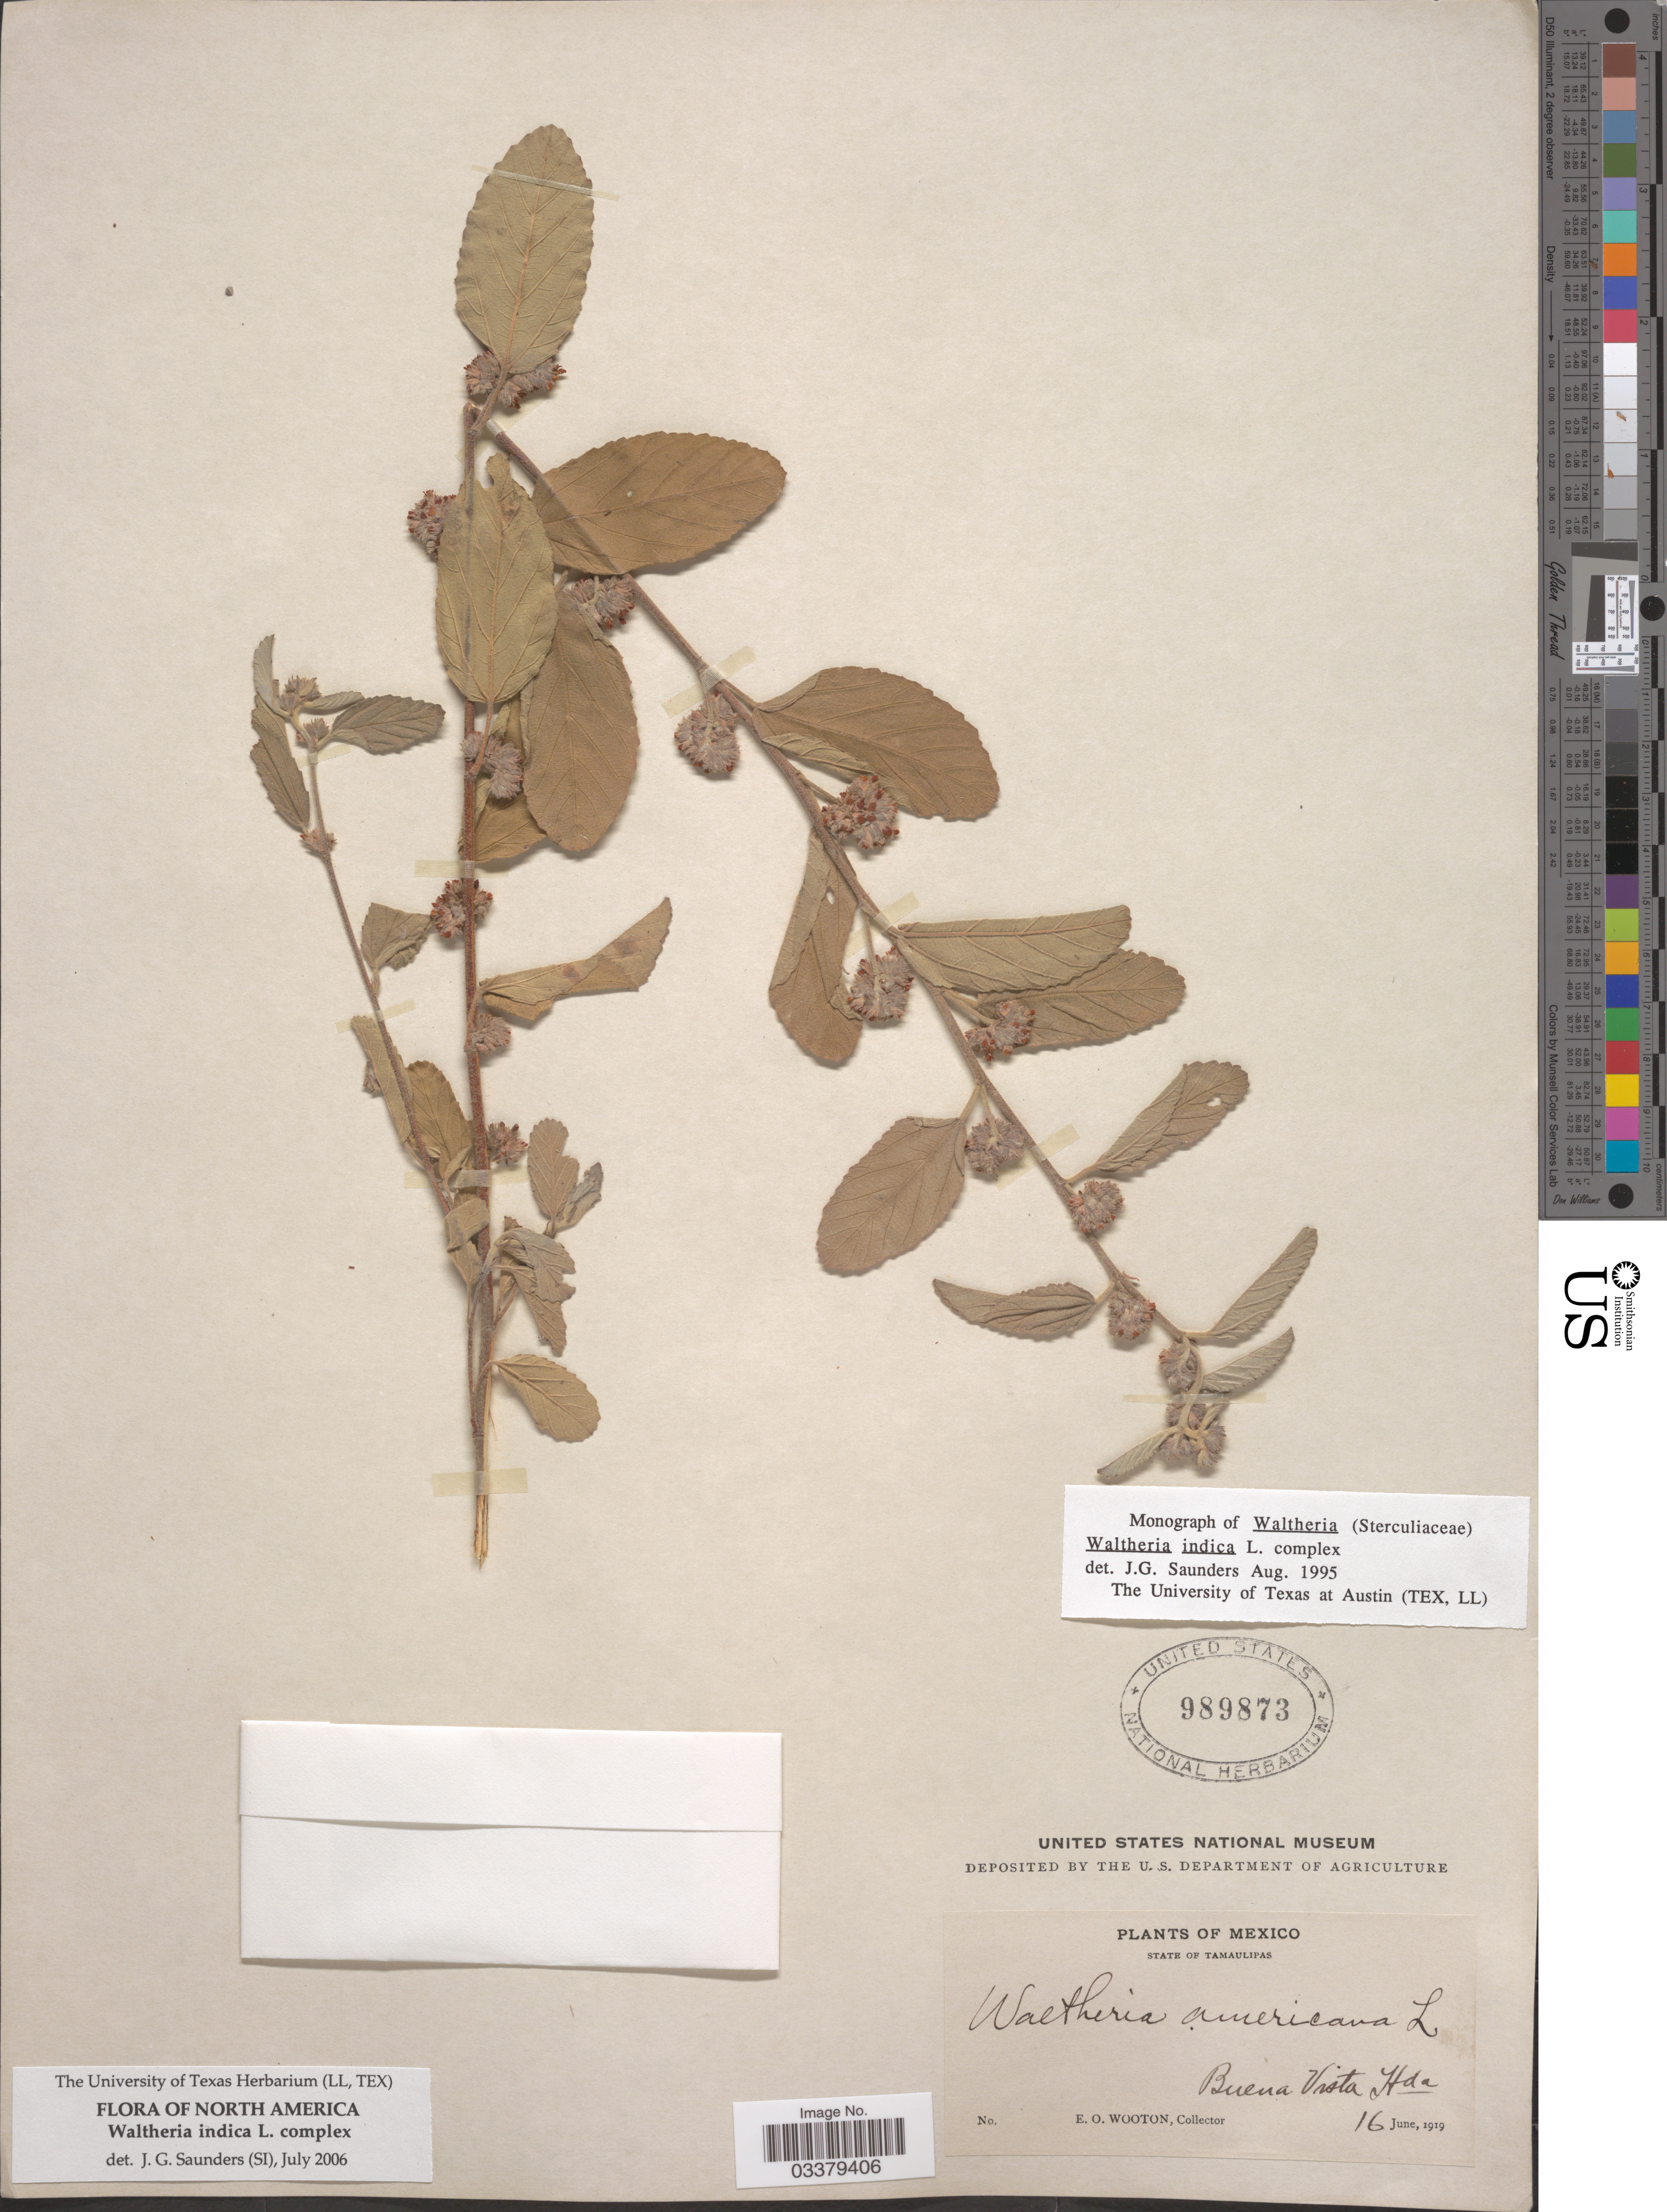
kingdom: Plantae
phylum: Tracheophyta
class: Magnoliopsida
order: Malvales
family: Malvaceae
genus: Waltheria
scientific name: Waltheria indica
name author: L.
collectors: E. O. Wooton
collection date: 1919-06-16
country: Mexico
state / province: Tamaulipas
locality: Buena Vista Hda.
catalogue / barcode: US 989873